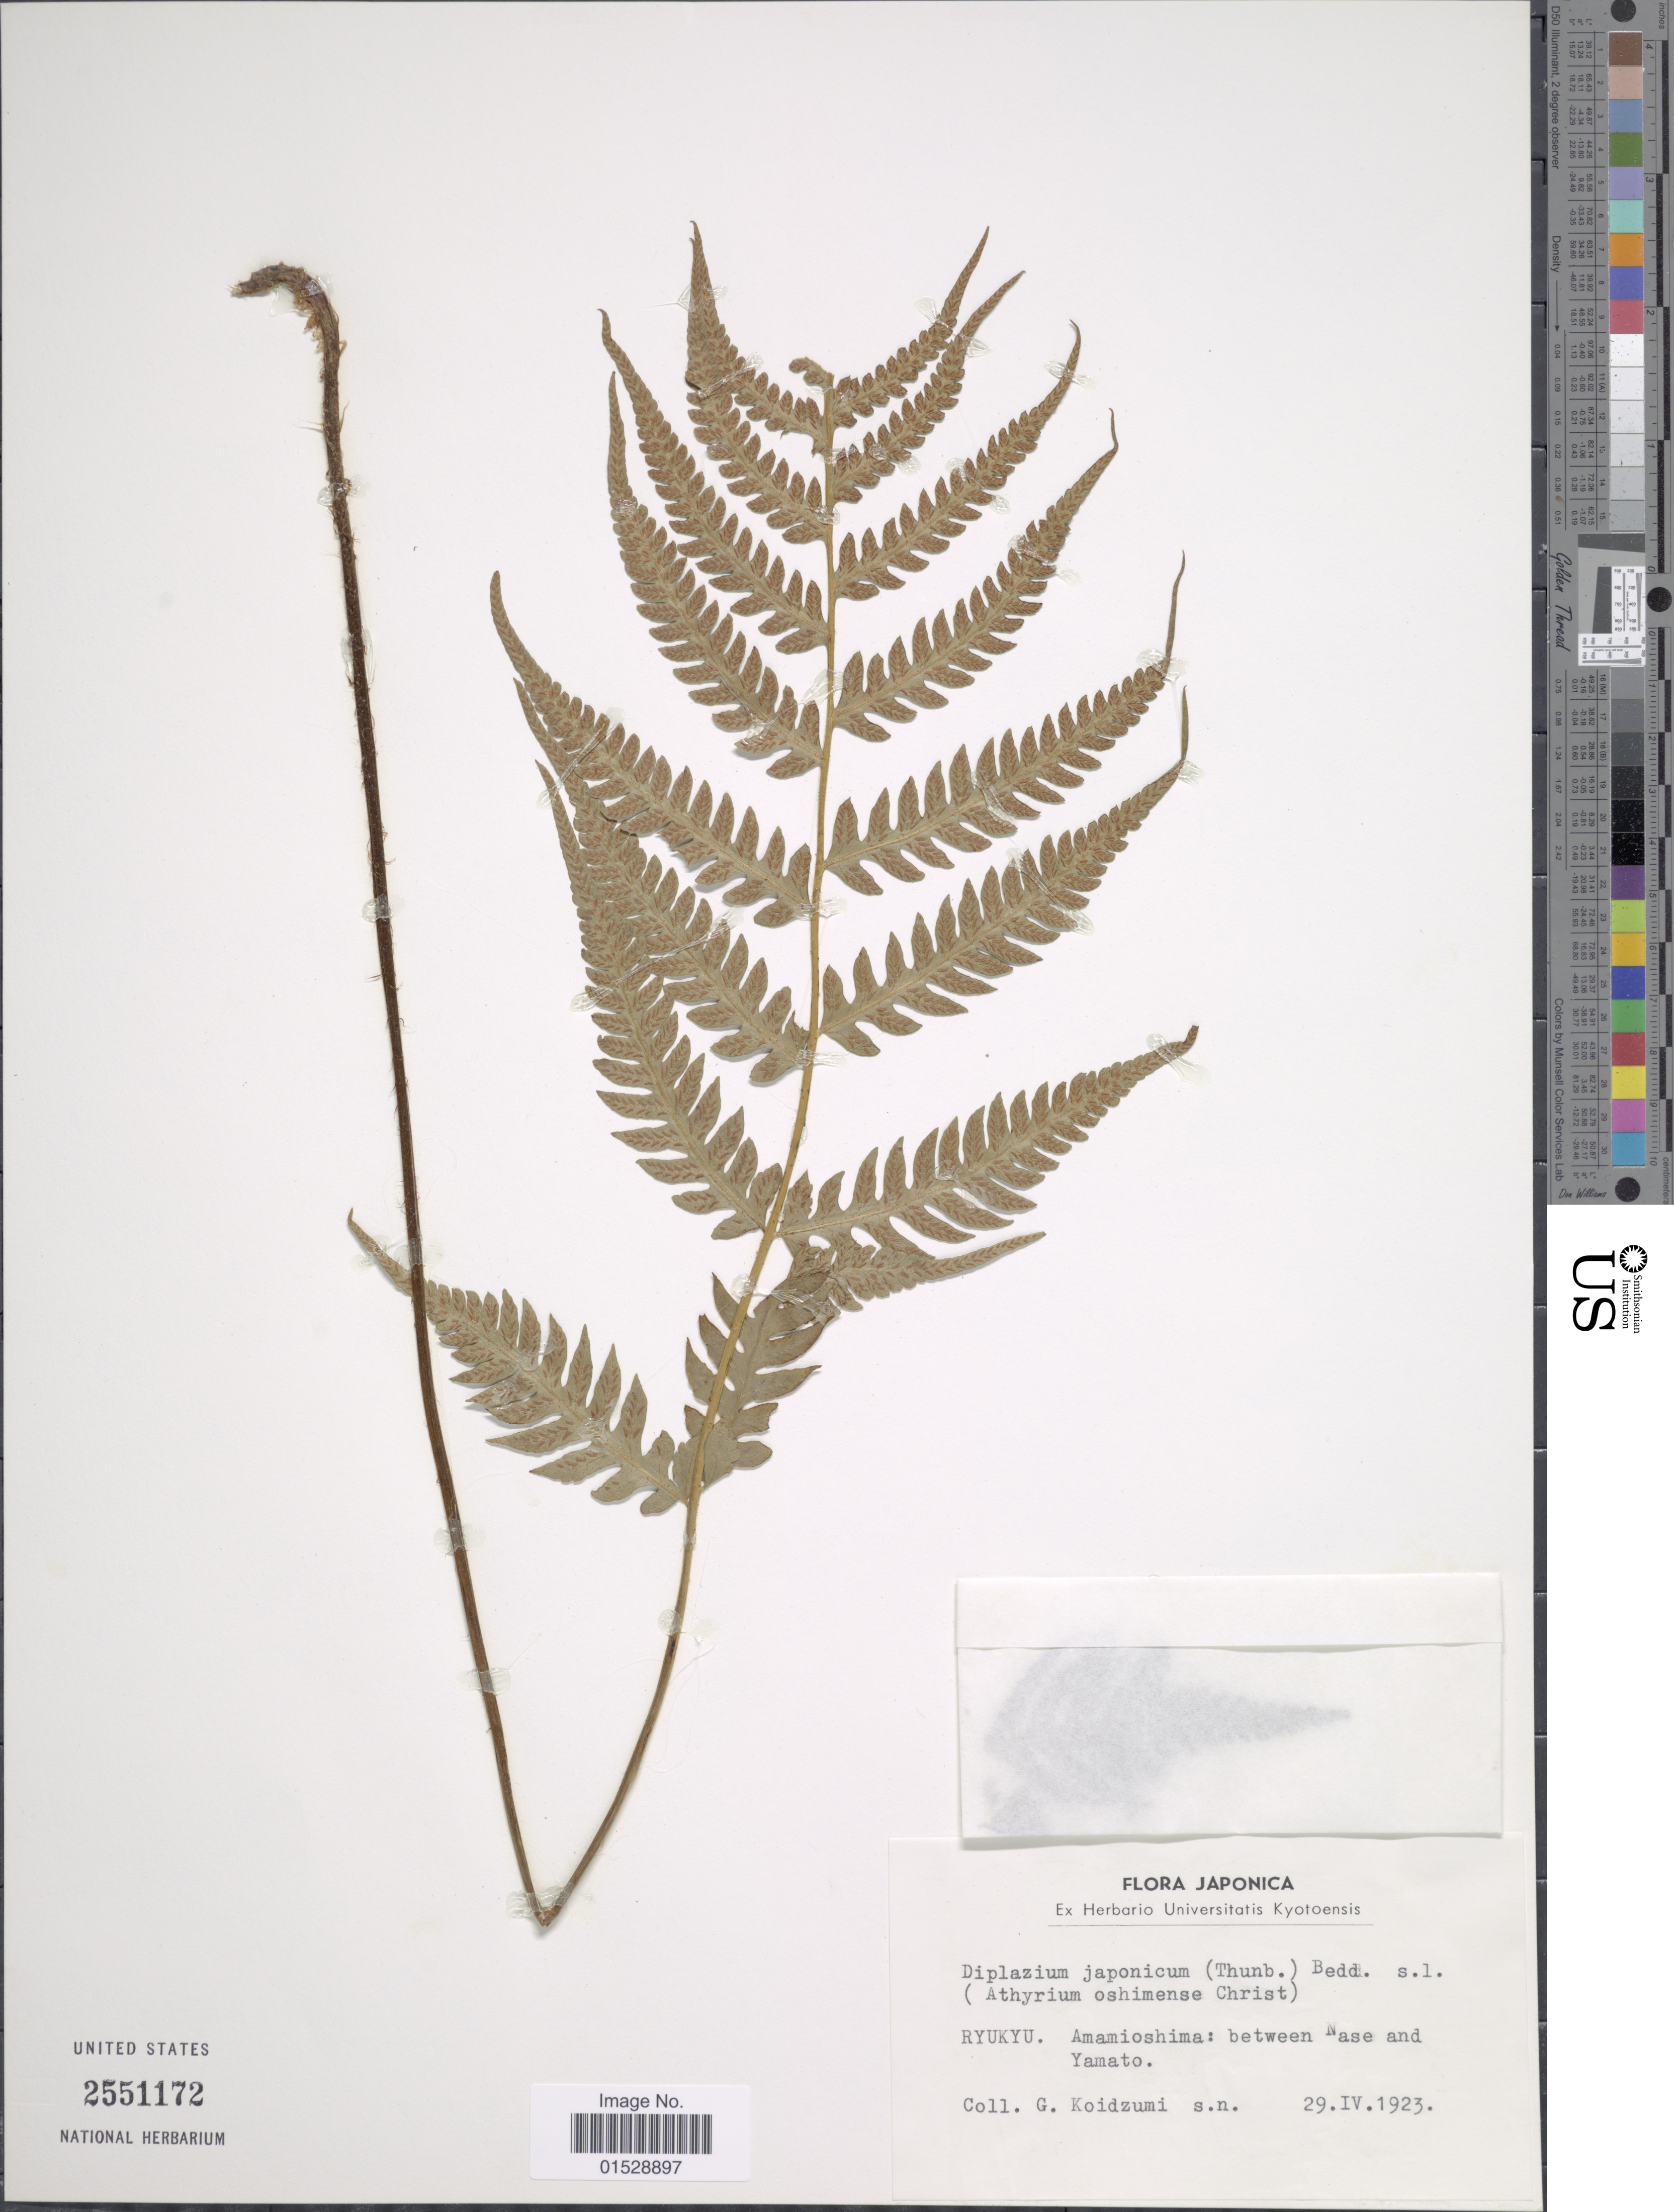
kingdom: Plantae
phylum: Tracheophyta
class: Polypodiopsida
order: Polypodiales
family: Athyriaceae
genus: Deparia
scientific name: Deparia japonica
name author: (Thunb.) M. Kato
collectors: G. Koidzumi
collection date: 1923-04-29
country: Japan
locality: Japonica, Ryukyu, Amamioshima: between Nase and Yamato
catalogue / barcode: US 2551172